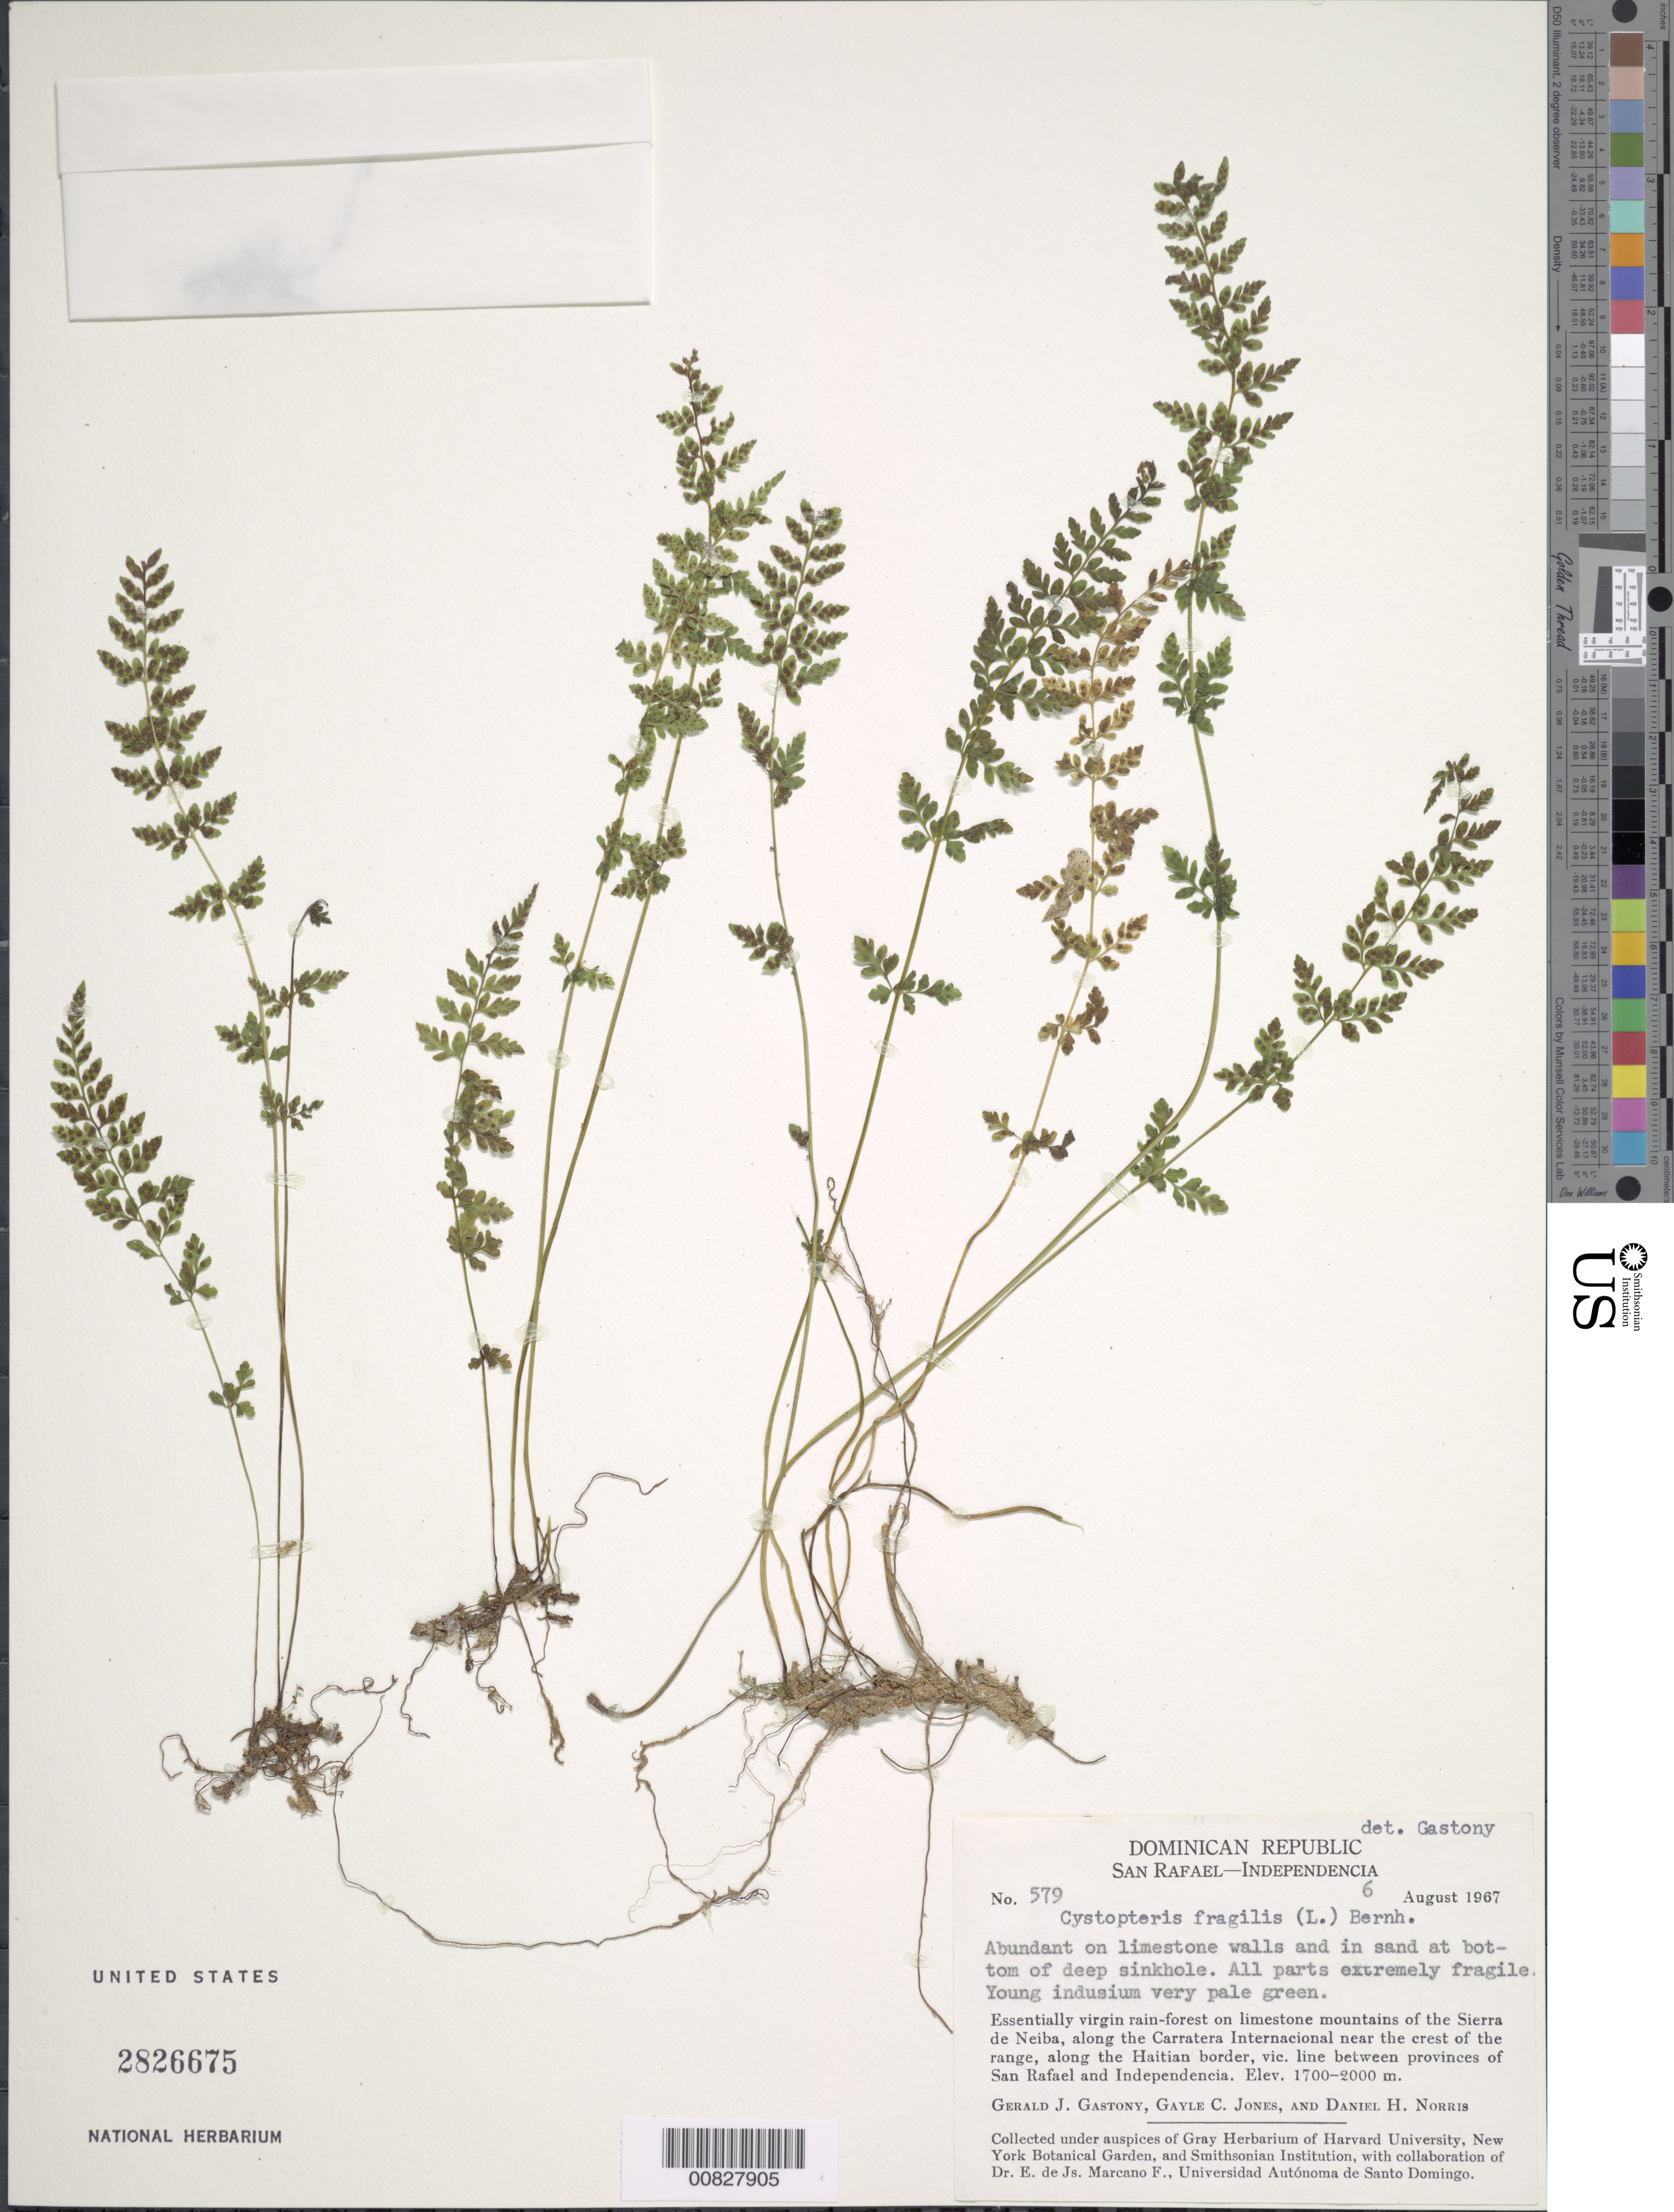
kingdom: Plantae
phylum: Tracheophyta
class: Polypodiopsida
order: Polypodiales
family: Cystopteridaceae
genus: Cystopteris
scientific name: Cystopteris diaphana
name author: (Bory) Blasdell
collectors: G. Gastony, G. C. Jones & D. H. Norris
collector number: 579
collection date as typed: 06 Aug 1967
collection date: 1967-08-06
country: Dominican Republic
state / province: Independencia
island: Hispaniola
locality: San Rafael-Independencia, Sierra de Neiba, Carretera Internacional, along haitian border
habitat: Limestone walls and in sand at bottom of deep sinkhole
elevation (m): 1700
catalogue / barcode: US 2826675